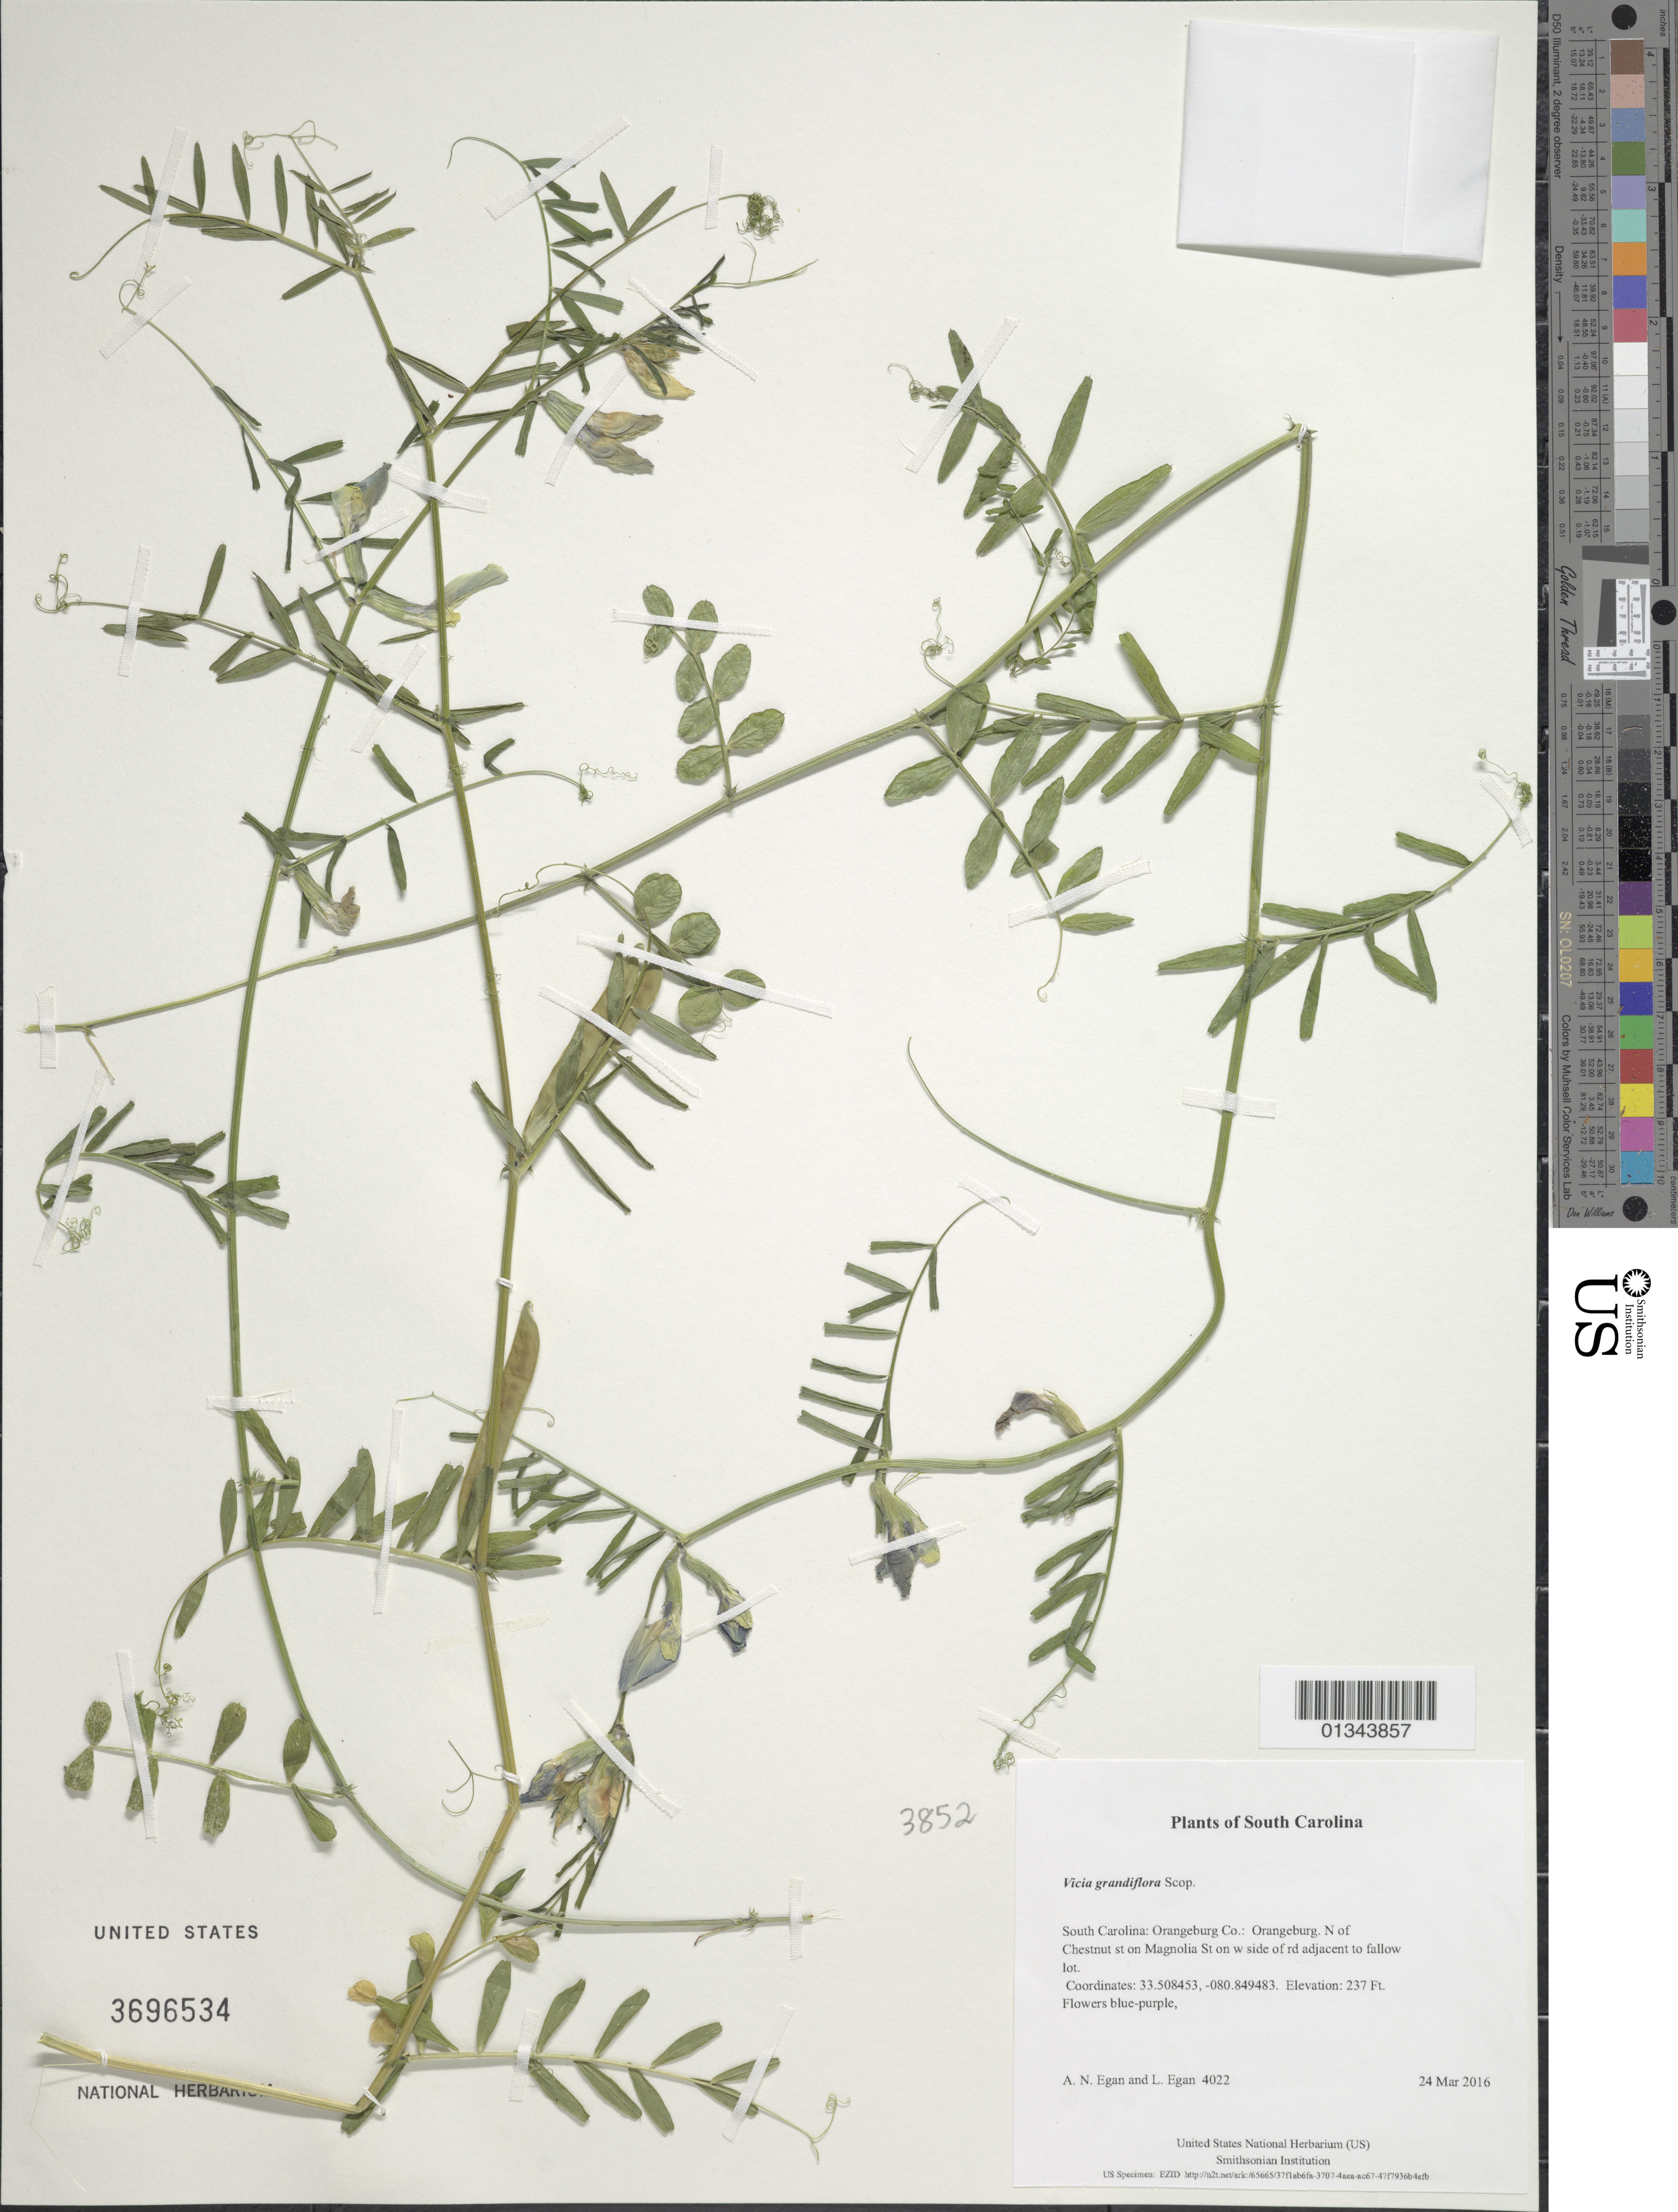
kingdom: Plantae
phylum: Tracheophyta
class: Magnoliopsida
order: Fabales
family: Fabaceae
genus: Vicia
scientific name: Vicia grandiflora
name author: Scop.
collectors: A. N. Egan & L. Egan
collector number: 4022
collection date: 2016-03-24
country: United States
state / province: South Carolina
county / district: Orangeburg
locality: Orangeburg. N of Chestnut st on Magnolia St on w side of rd adjacent to fallow lot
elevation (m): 72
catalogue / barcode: US 3696534